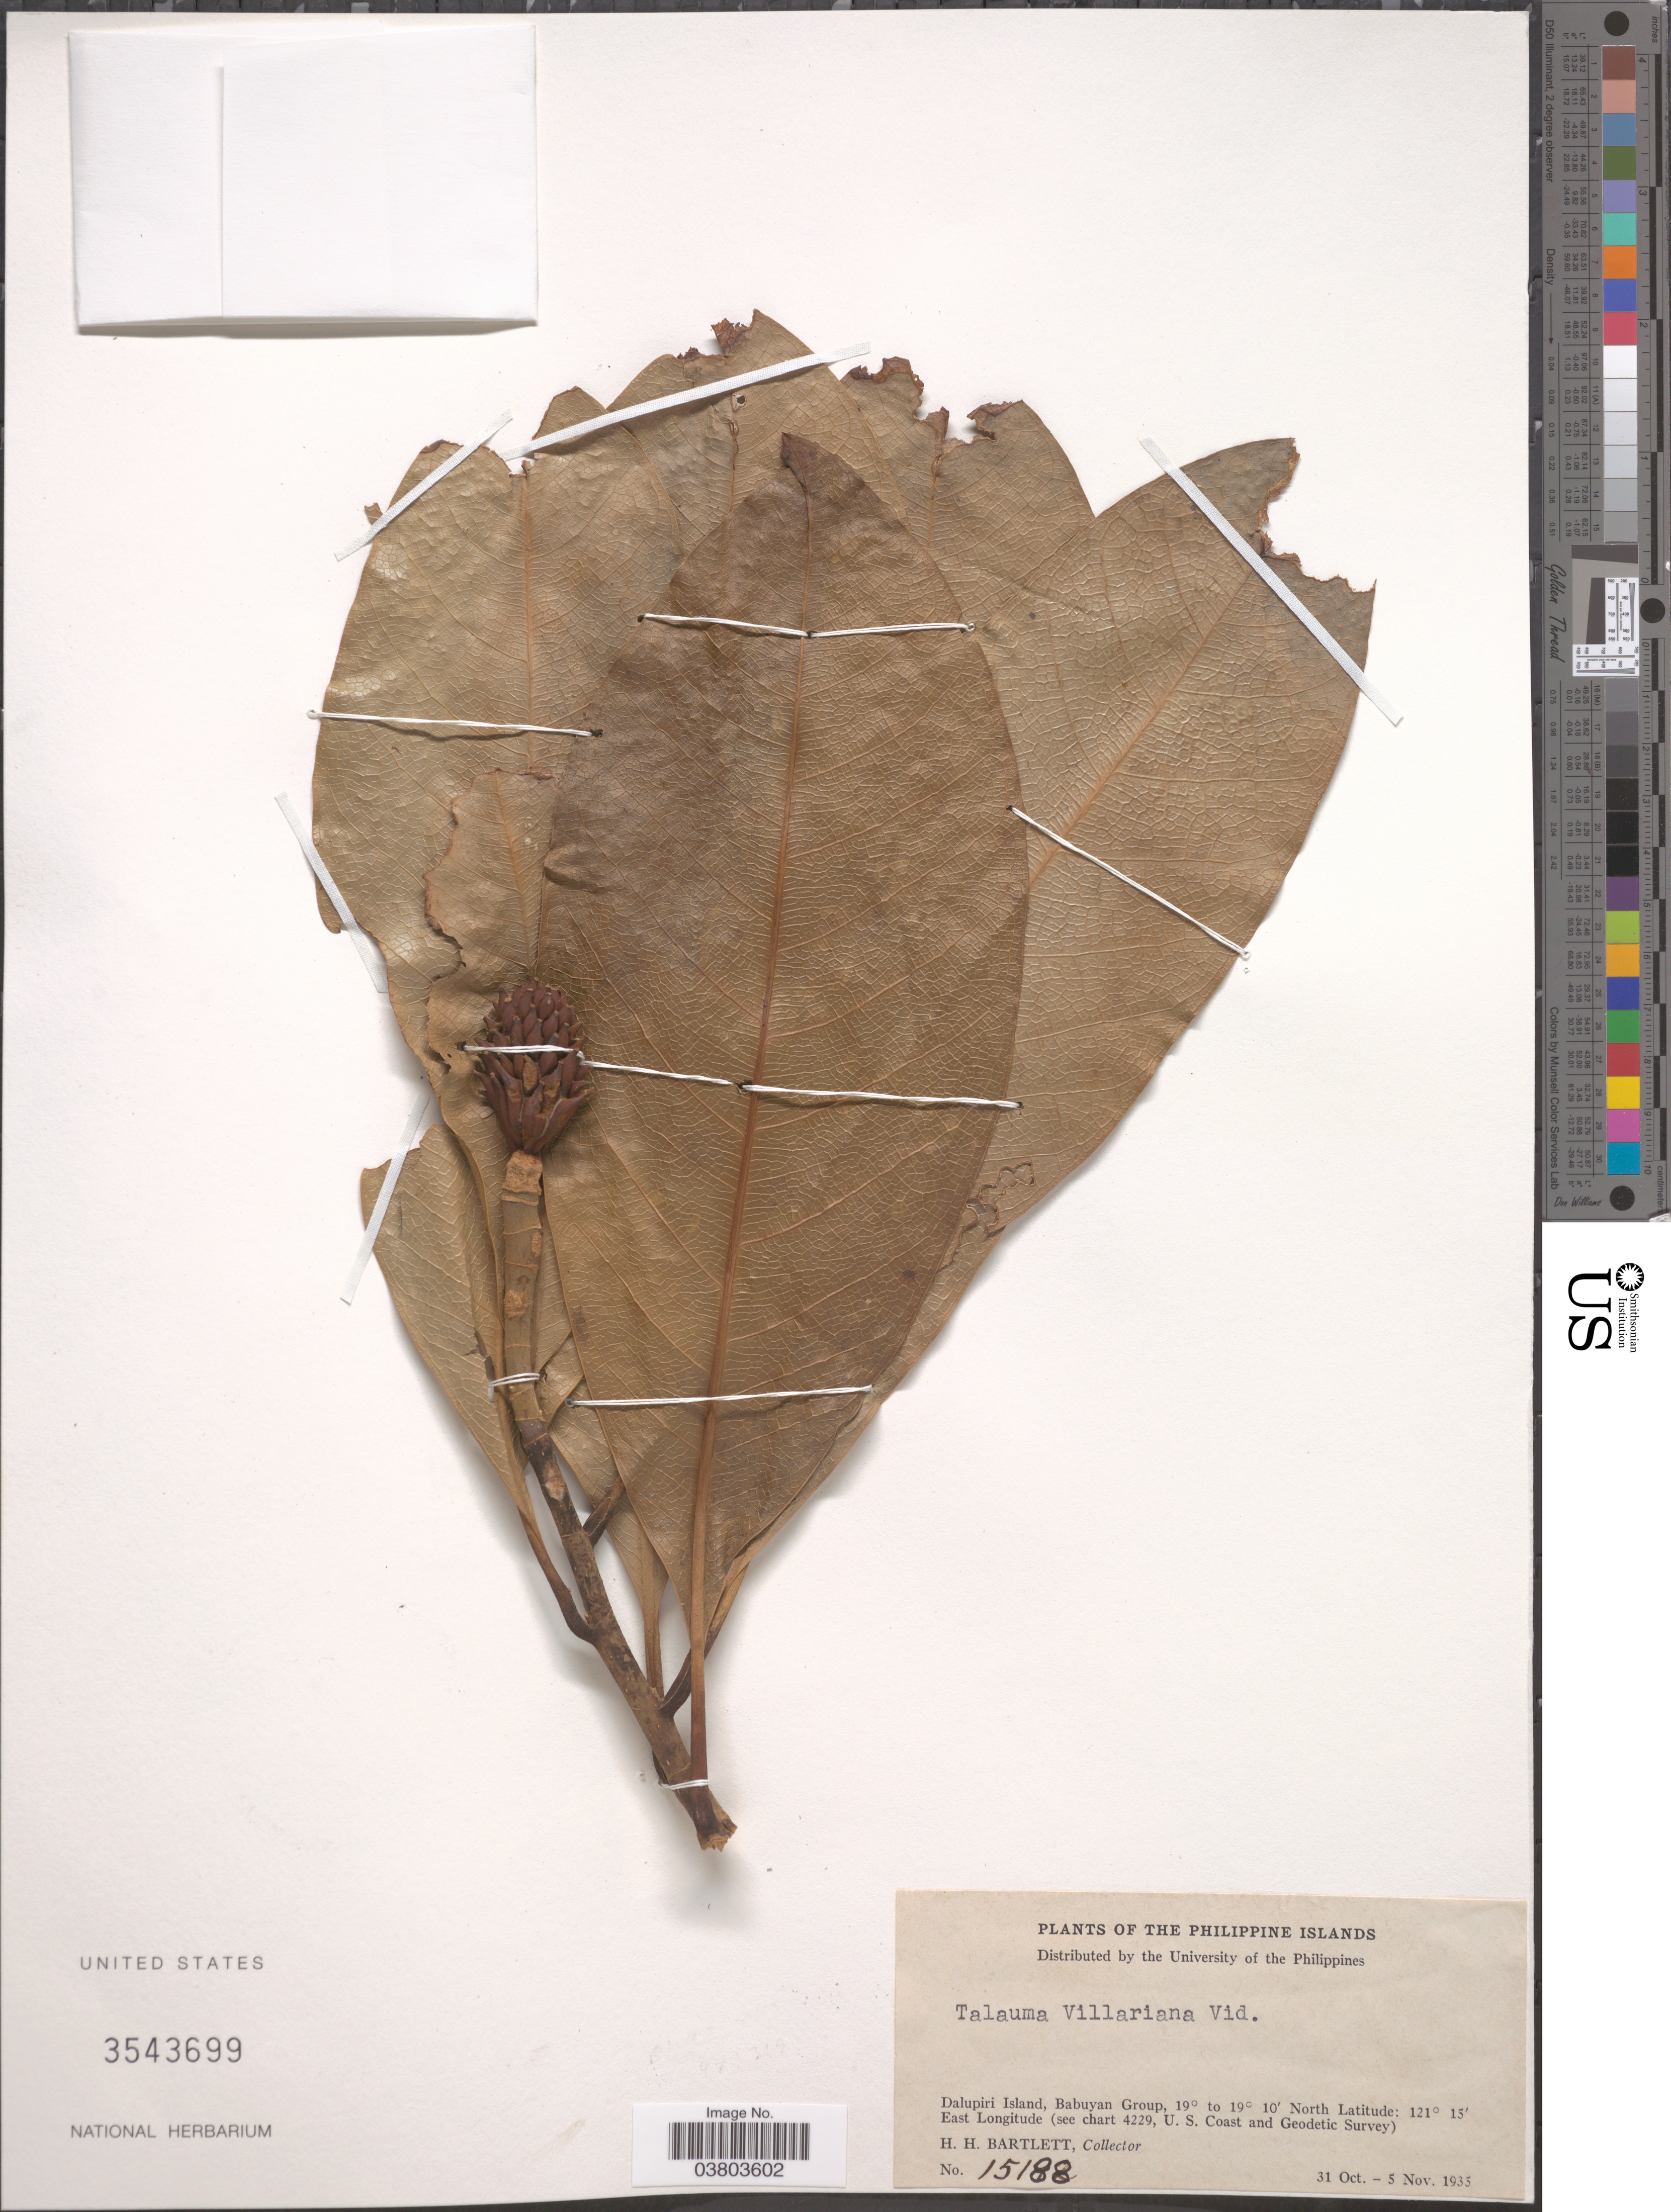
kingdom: Plantae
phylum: Tracheophyta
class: Magnoliopsida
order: Magnoliales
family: Magnoliaceae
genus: Magnolia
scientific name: Magnolia candollei var. angatensis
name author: (Blanco) Noot.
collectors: H. H. Bartlett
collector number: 15188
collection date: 1935-10-31/1935-11-05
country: Philippines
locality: Dalupiri Island, Babuyan Group. (See chart 4229, U. S. Coast and Geodetic Survey).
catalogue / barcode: US 3543699